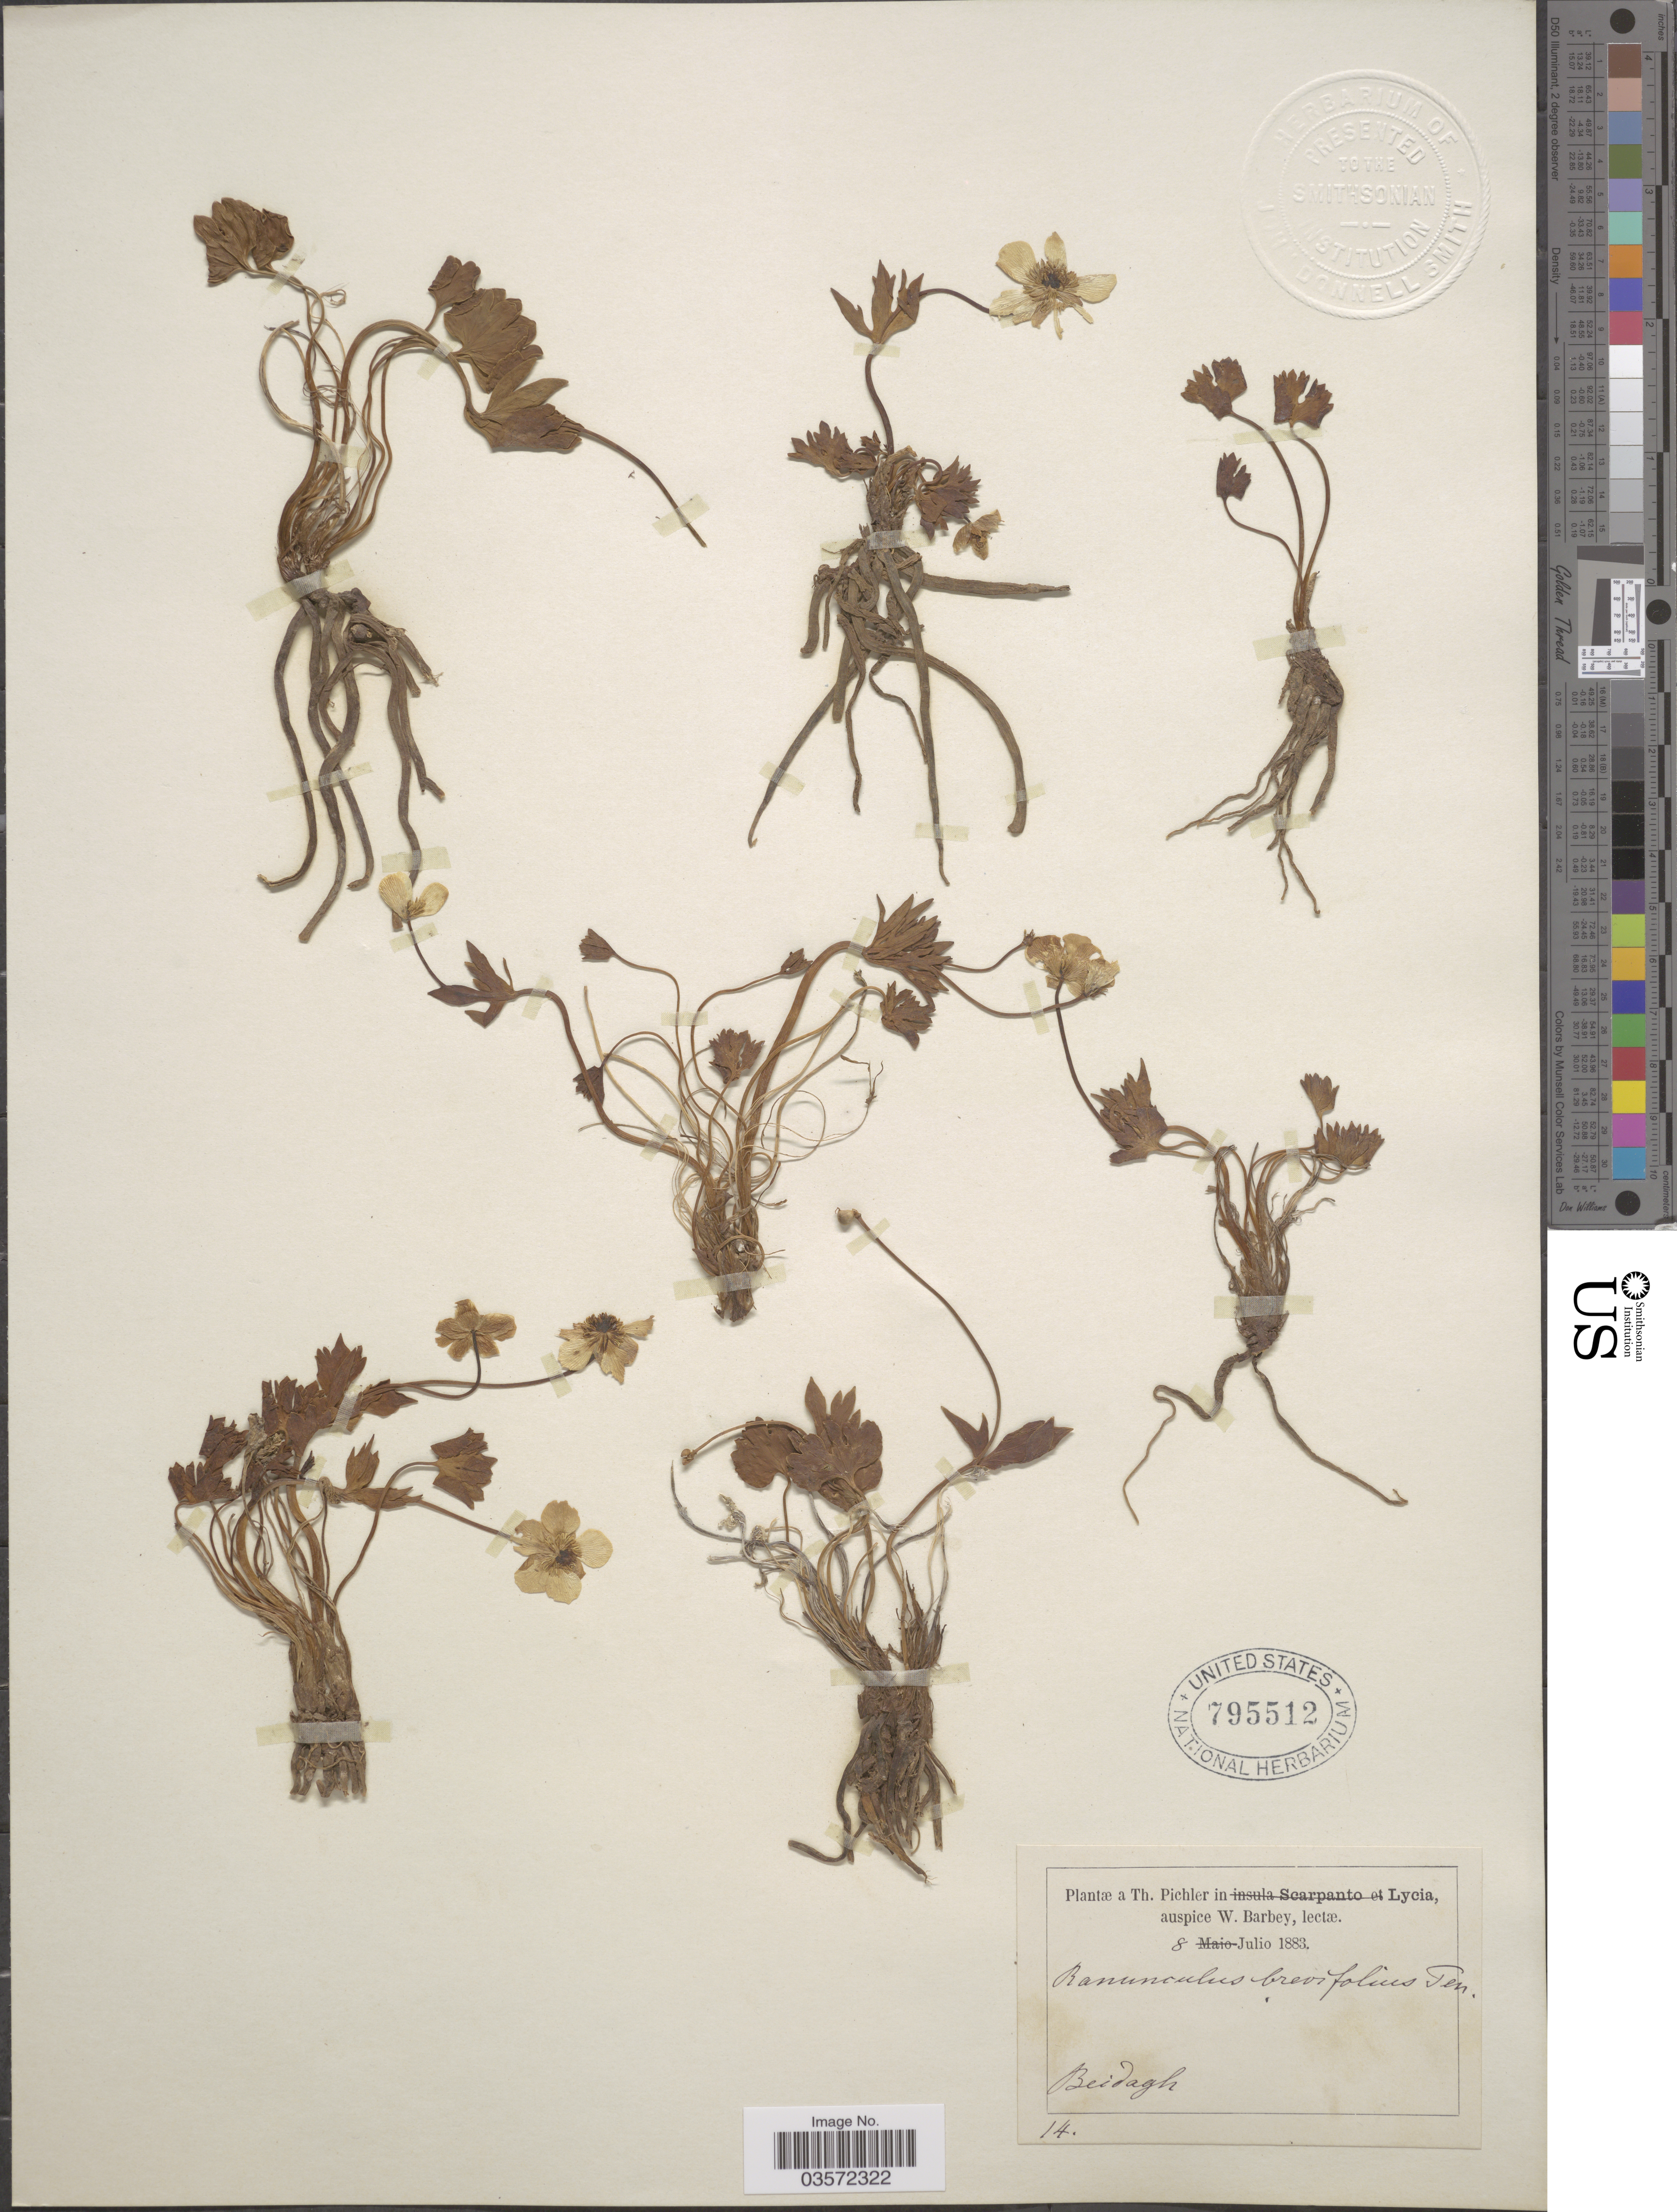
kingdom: Plantae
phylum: Tracheophyta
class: Magnoliopsida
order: Ranunculales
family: Ranunculaceae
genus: Ranunculus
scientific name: Ranunculus brevifolius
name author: Ten.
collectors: T. Pichler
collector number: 14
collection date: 1883-07-08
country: Turkey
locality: Lycia. Beidagh.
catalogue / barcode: US 795512